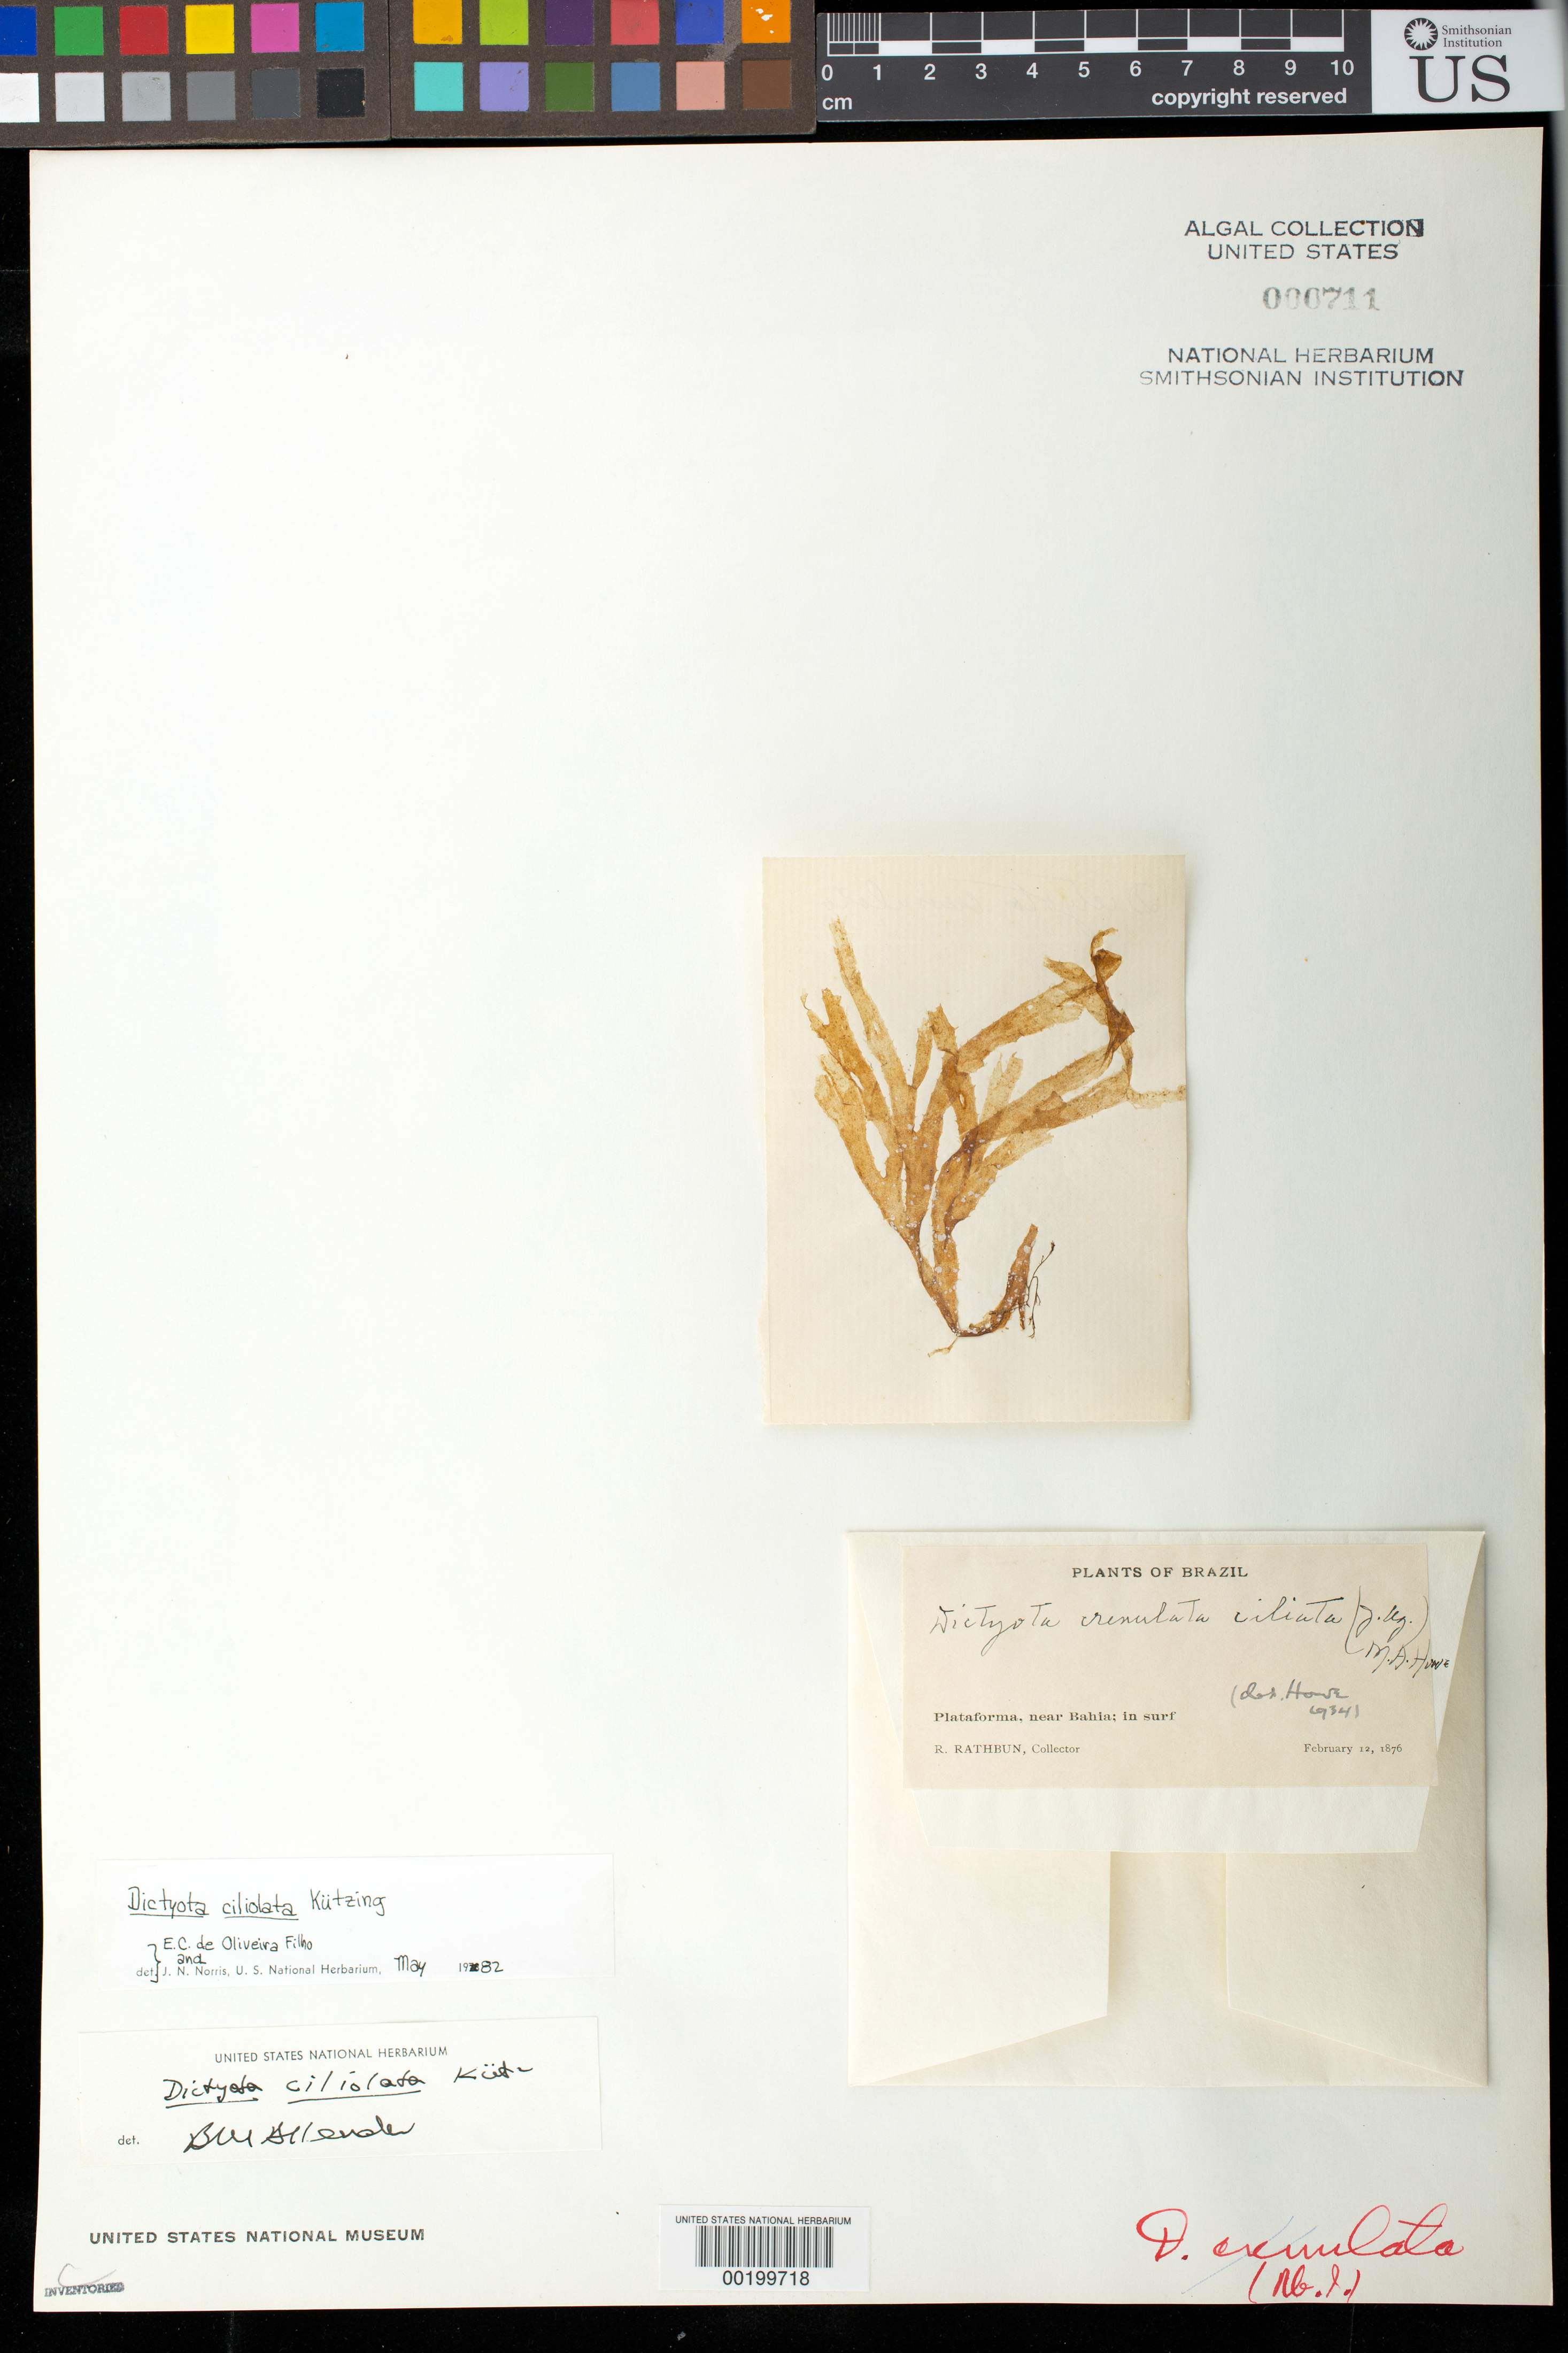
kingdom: Chromista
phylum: Ochrophyta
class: Phaeophyceae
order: Dictyotales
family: Dictyotaceae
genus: Dictyota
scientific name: Dictyota ciliolata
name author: Sond. ex Kütz.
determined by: Allender, B. M.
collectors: R. Rathbun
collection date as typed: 12 Feb 1876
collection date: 1876-02-12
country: Brazil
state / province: Bahia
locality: Plataforma, near Salvador (Bahia)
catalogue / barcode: US 711